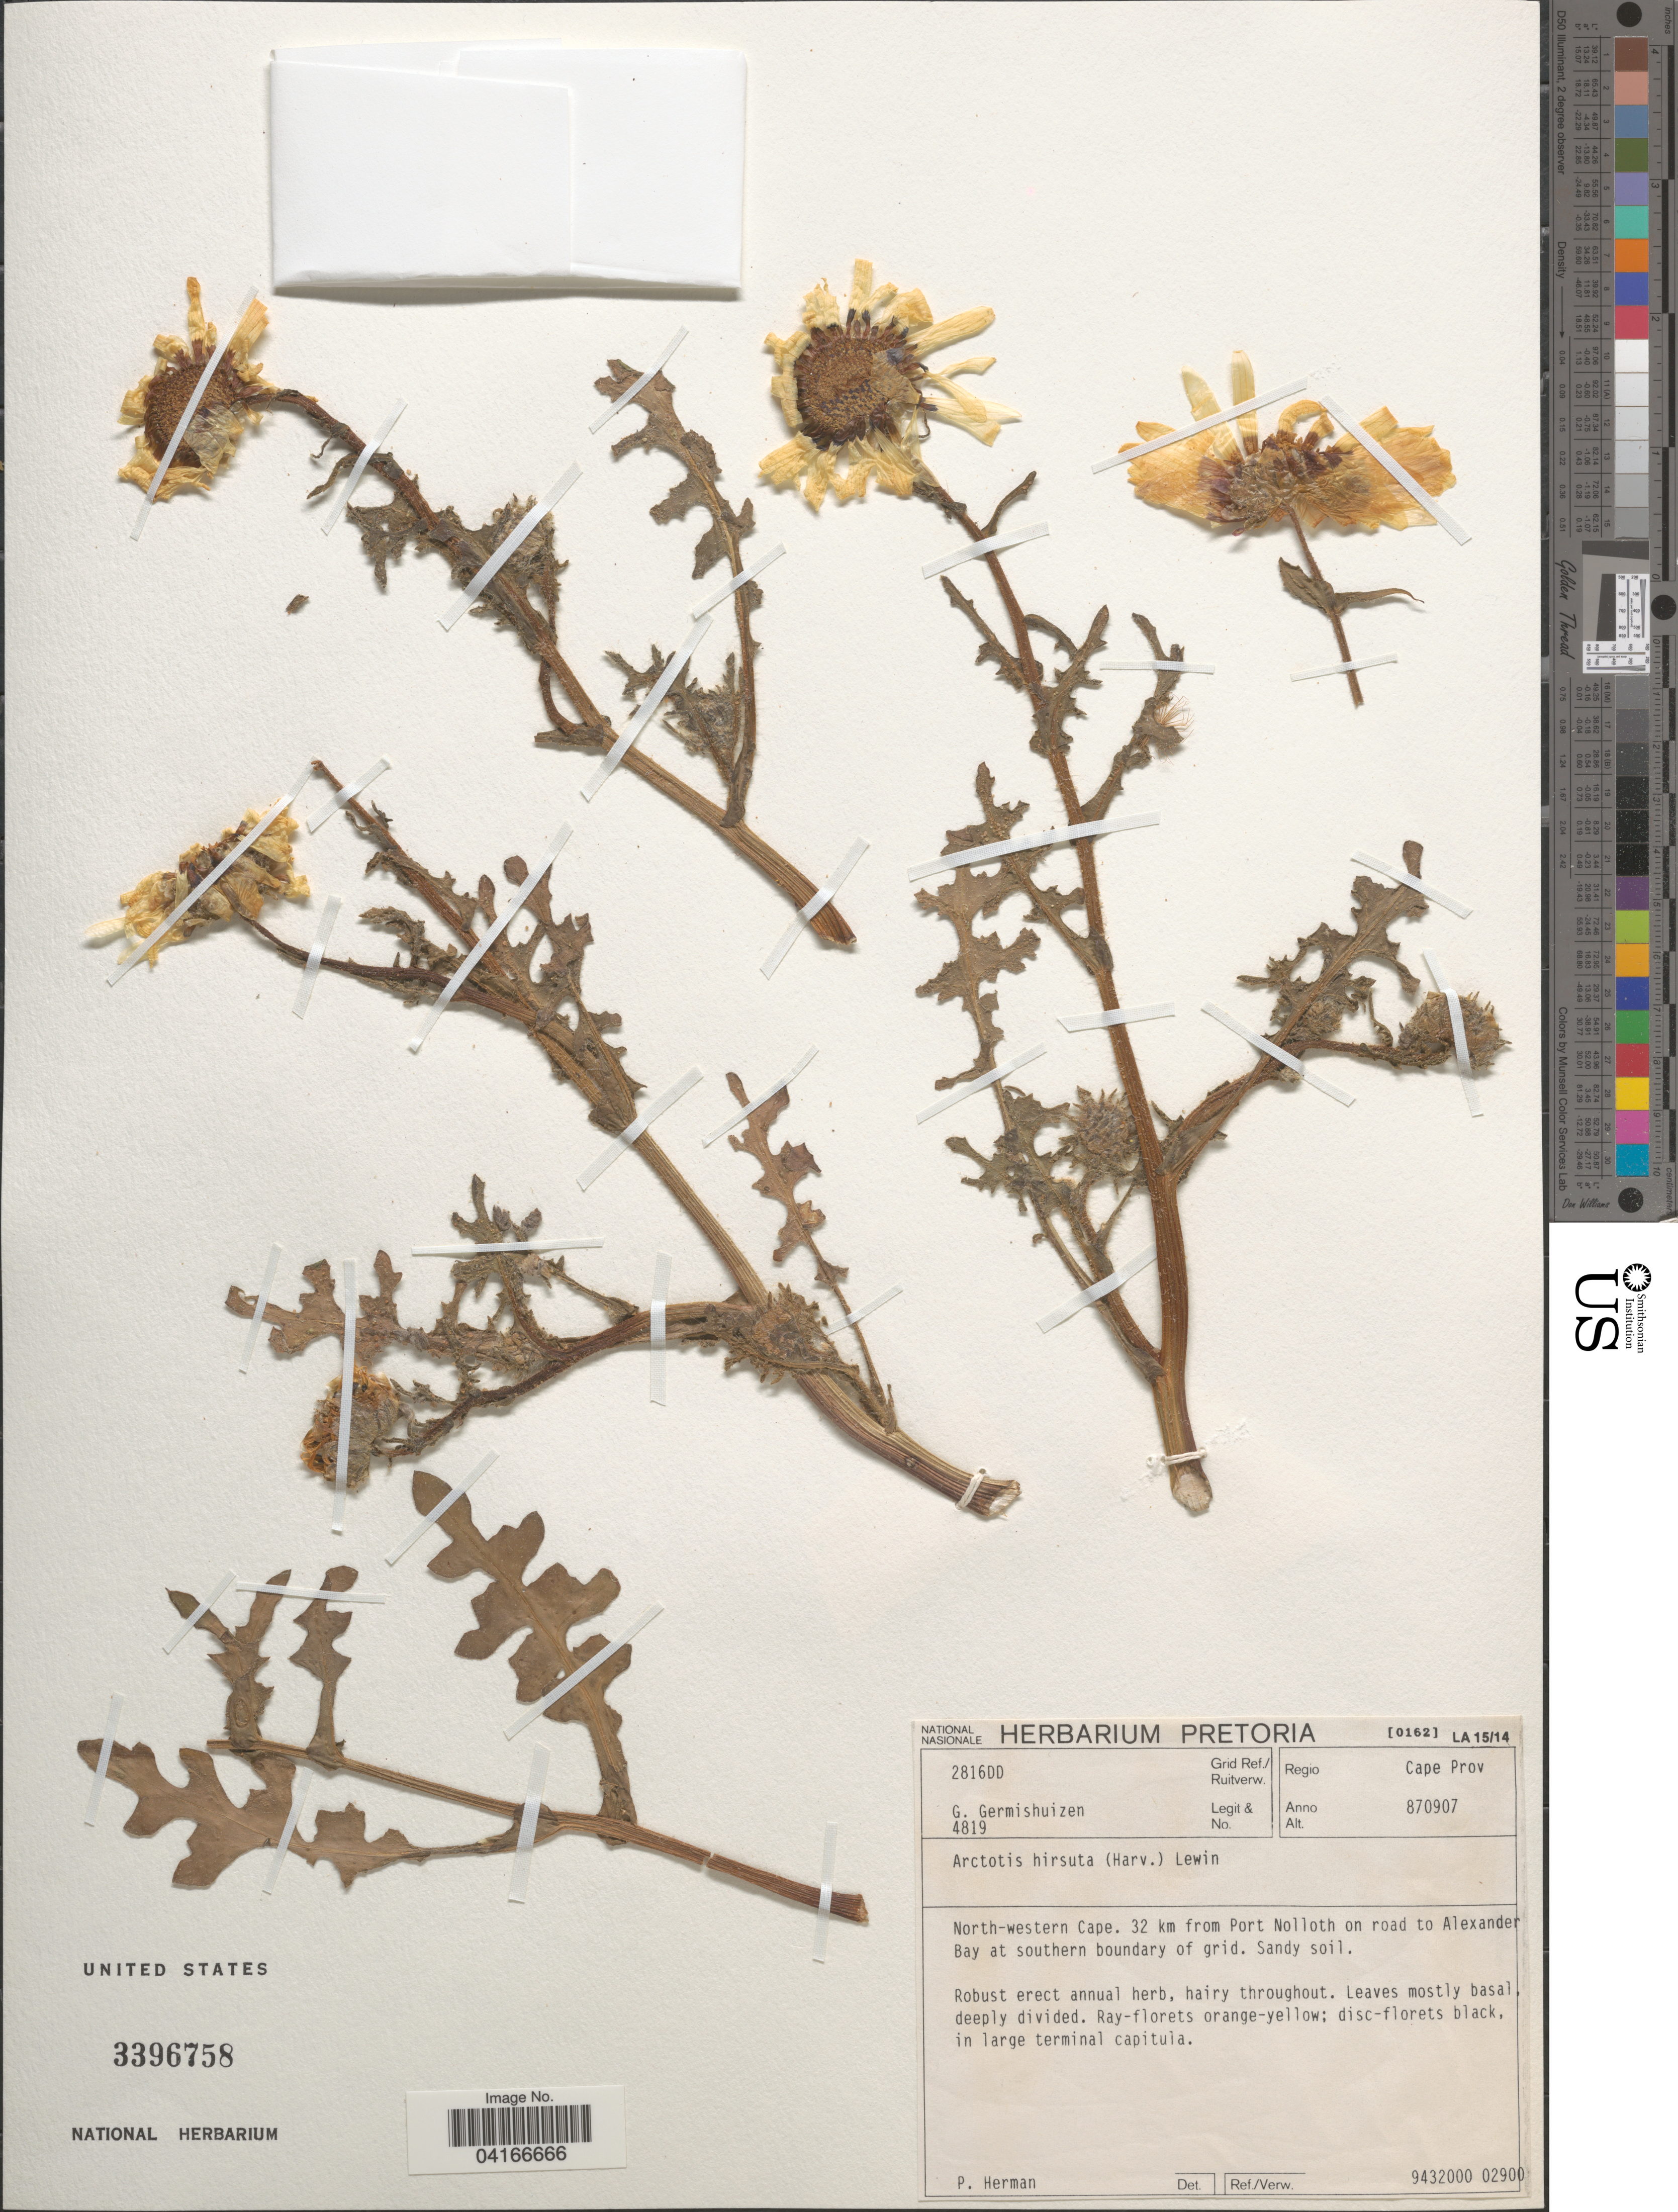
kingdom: Plantae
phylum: Tracheophyta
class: Magnoliopsida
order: Asterales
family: Asteraceae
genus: Arctotis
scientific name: Arctotis hirsuta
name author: (Harv.) P. Beauv.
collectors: G. Germishuizen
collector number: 4819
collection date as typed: Transcribed d/m/y: 7/9/87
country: South Africa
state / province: Northern Cape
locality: Grid Ref./Ruitverw. 2816DD. Regio Cape Prov. North-western Cape. 32 km from Port Nolloth on road to Alexander Bay at southern boundary of grid.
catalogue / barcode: US 3396758